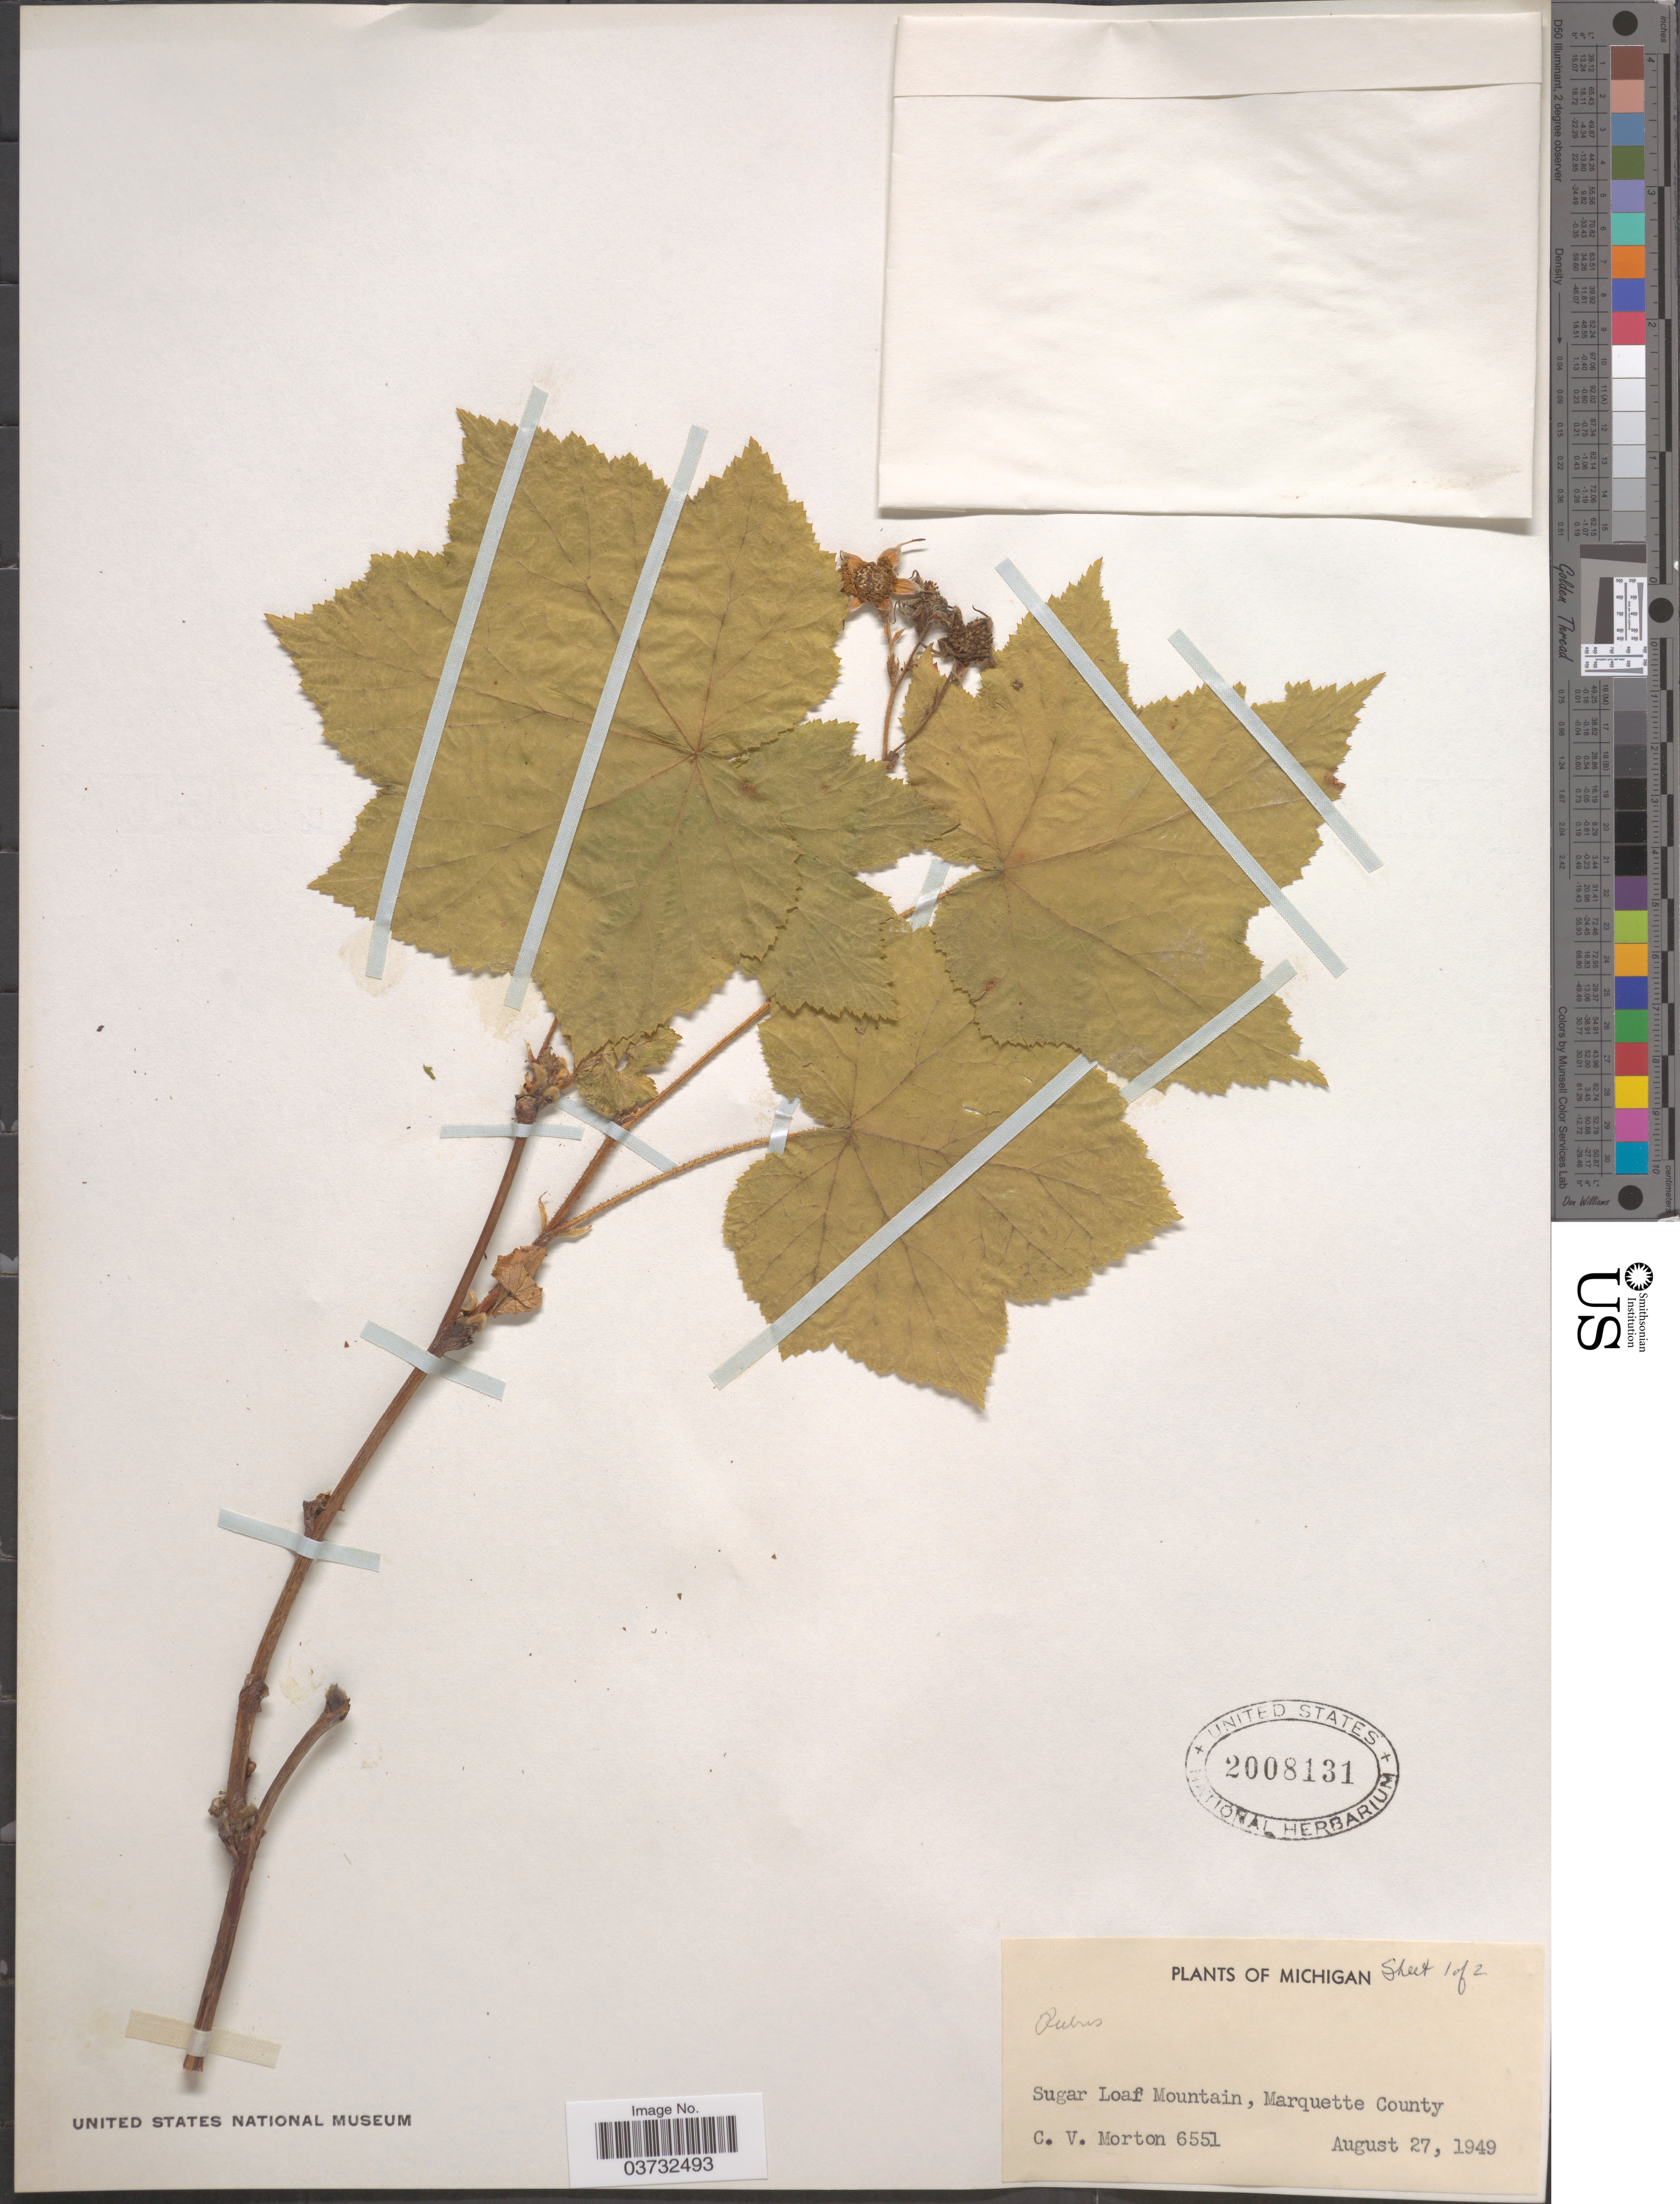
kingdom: Plantae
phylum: Tracheophyta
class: Magnoliopsida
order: Rosales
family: Rosaceae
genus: Rubus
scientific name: Rubus sp.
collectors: C. V. Morton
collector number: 6551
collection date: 1949-08-27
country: United States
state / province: Michigan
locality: Sugar Loaf Mountain, Marquette County.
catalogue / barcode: US 2008131